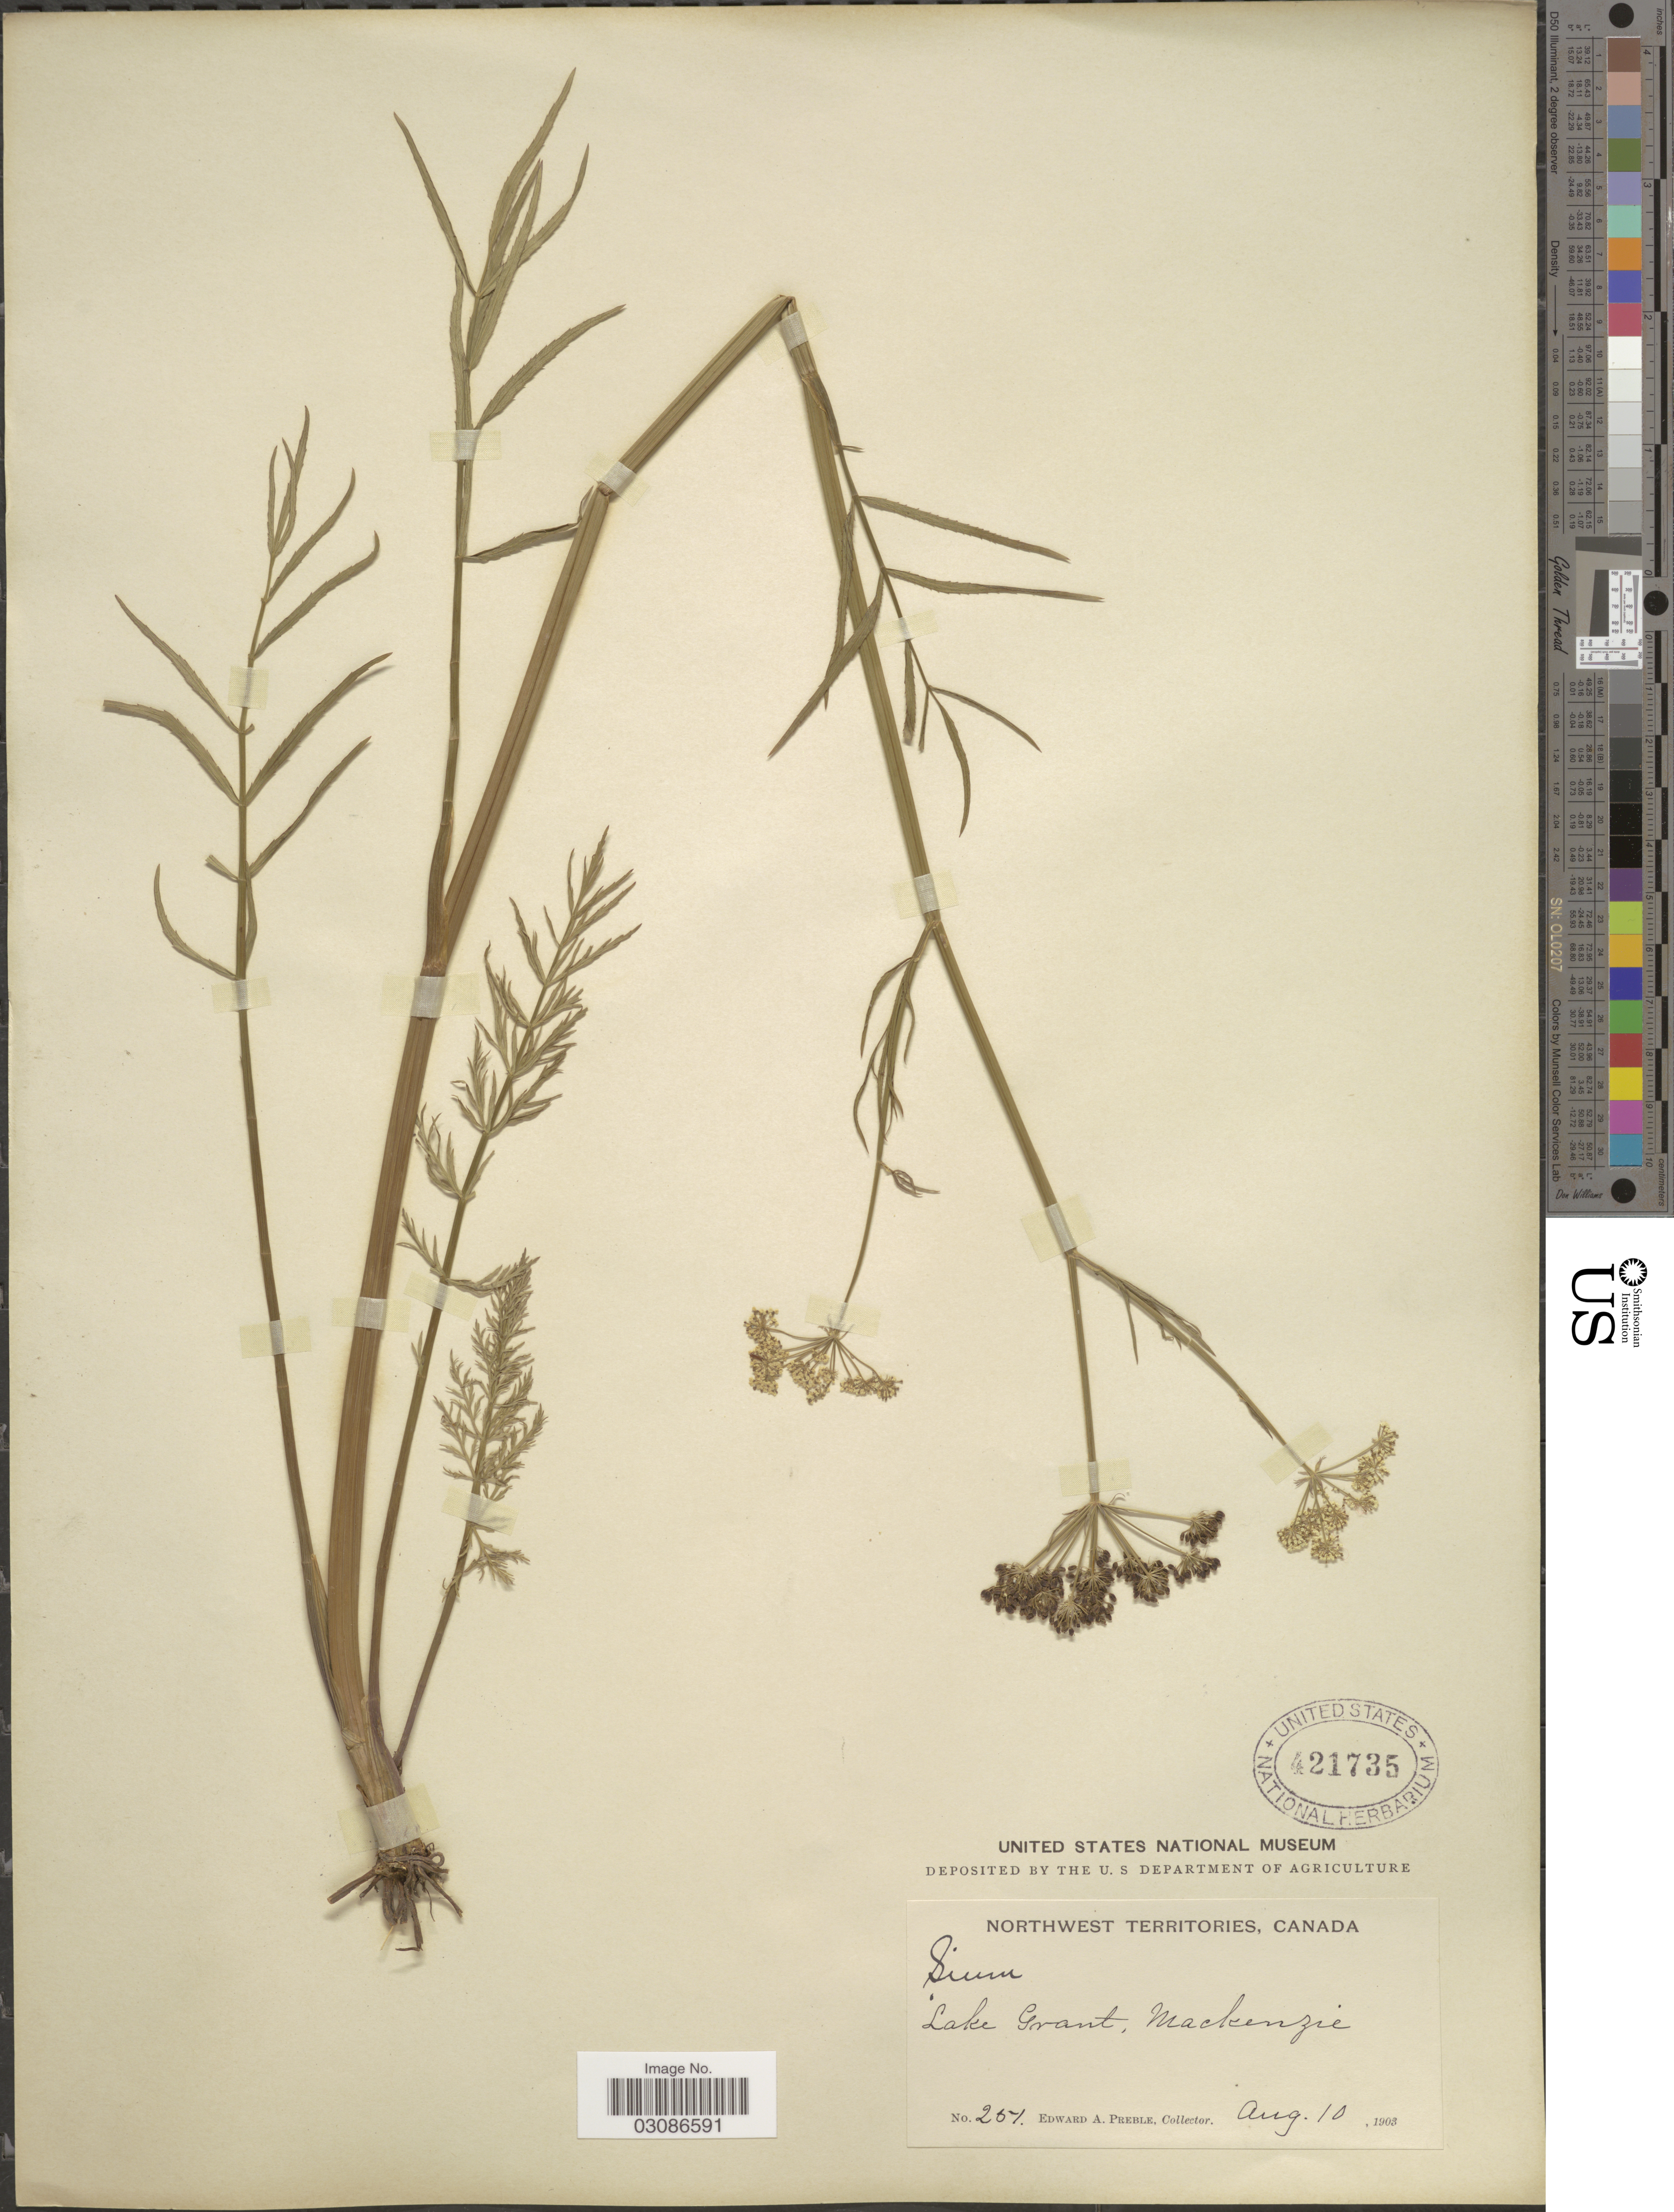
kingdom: Plantae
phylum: Tracheophyta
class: Magnoliopsida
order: Apiales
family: Apiaceae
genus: Sium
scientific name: Sium suave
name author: Walter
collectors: E. Preble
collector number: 251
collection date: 1903-08-10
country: Canada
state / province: Northwest Territories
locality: Northwest Territories, Lake Grant, Mackenzie.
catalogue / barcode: US 421735